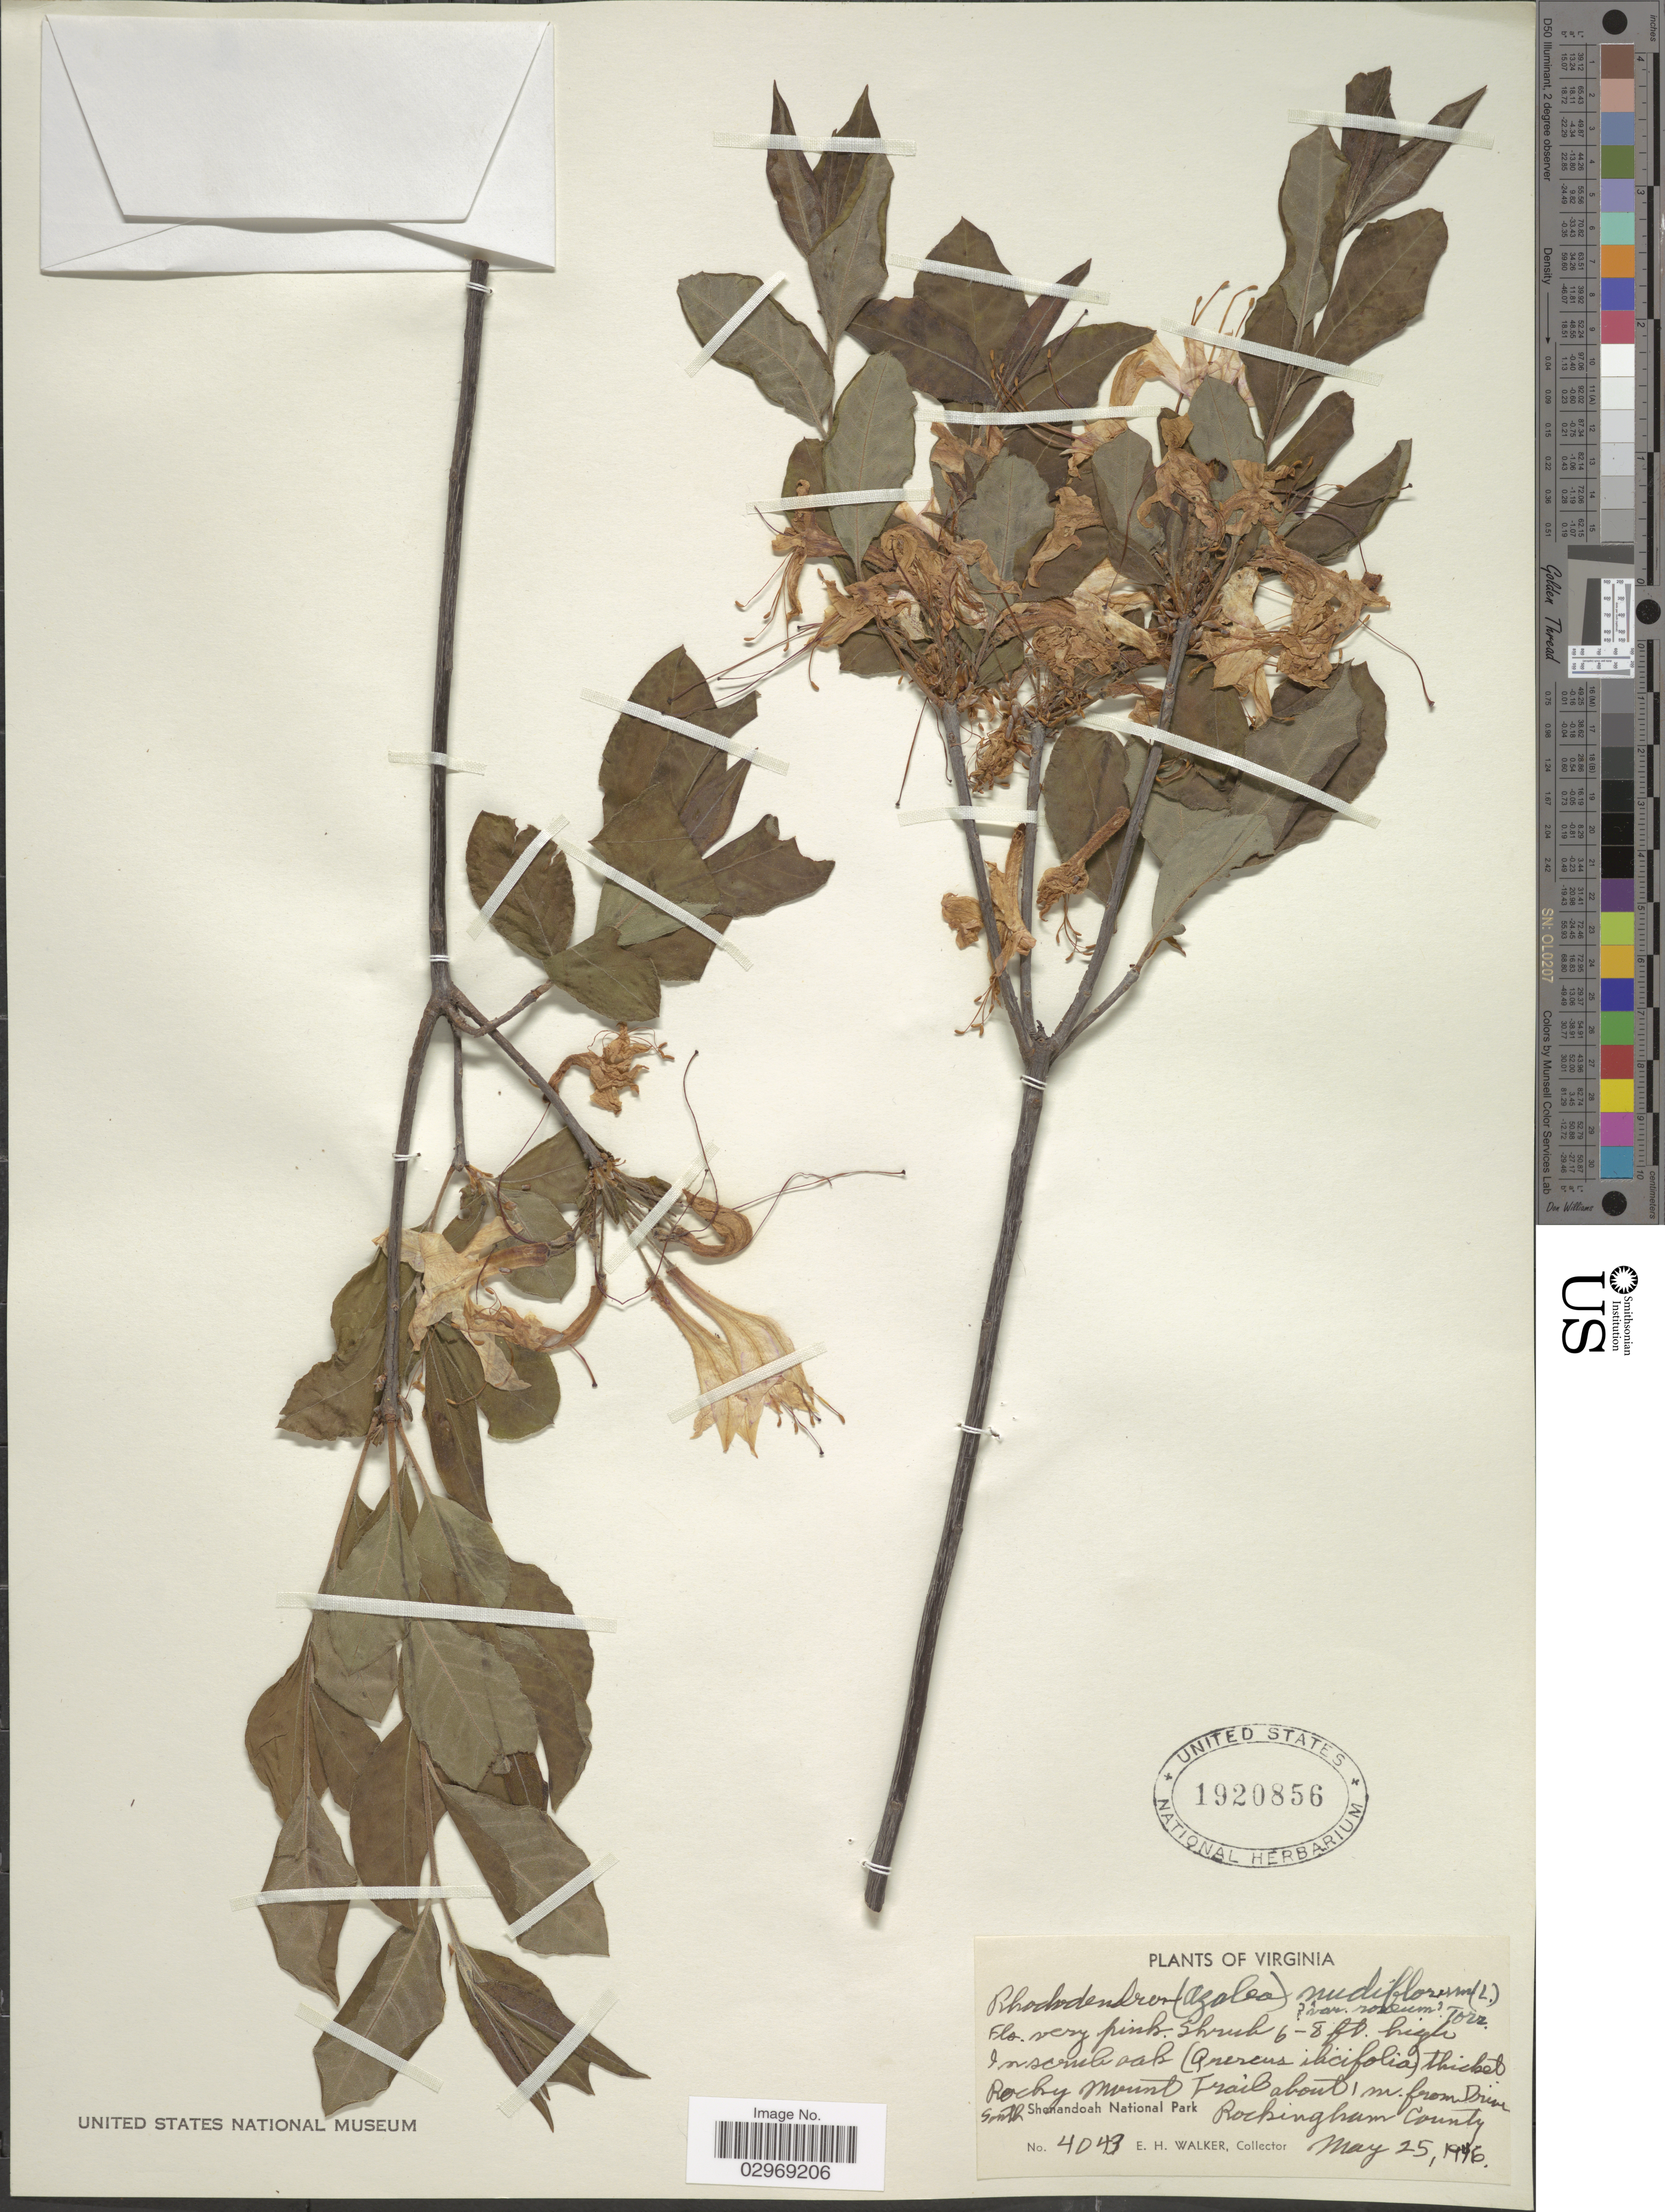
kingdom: Plantae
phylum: Tracheophyta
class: Magnoliopsida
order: Ericales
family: Ericaceae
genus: Rhododendron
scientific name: Rhododendron roseum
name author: (Loisel.) Rehder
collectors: E. H. Walker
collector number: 4043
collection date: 1946-05-25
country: United States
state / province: Virginia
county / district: Rockingham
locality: Rocky Mount Trail about 1 m. from Drive south Shenandoah National Park. Rockingham County.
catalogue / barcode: US 1920856